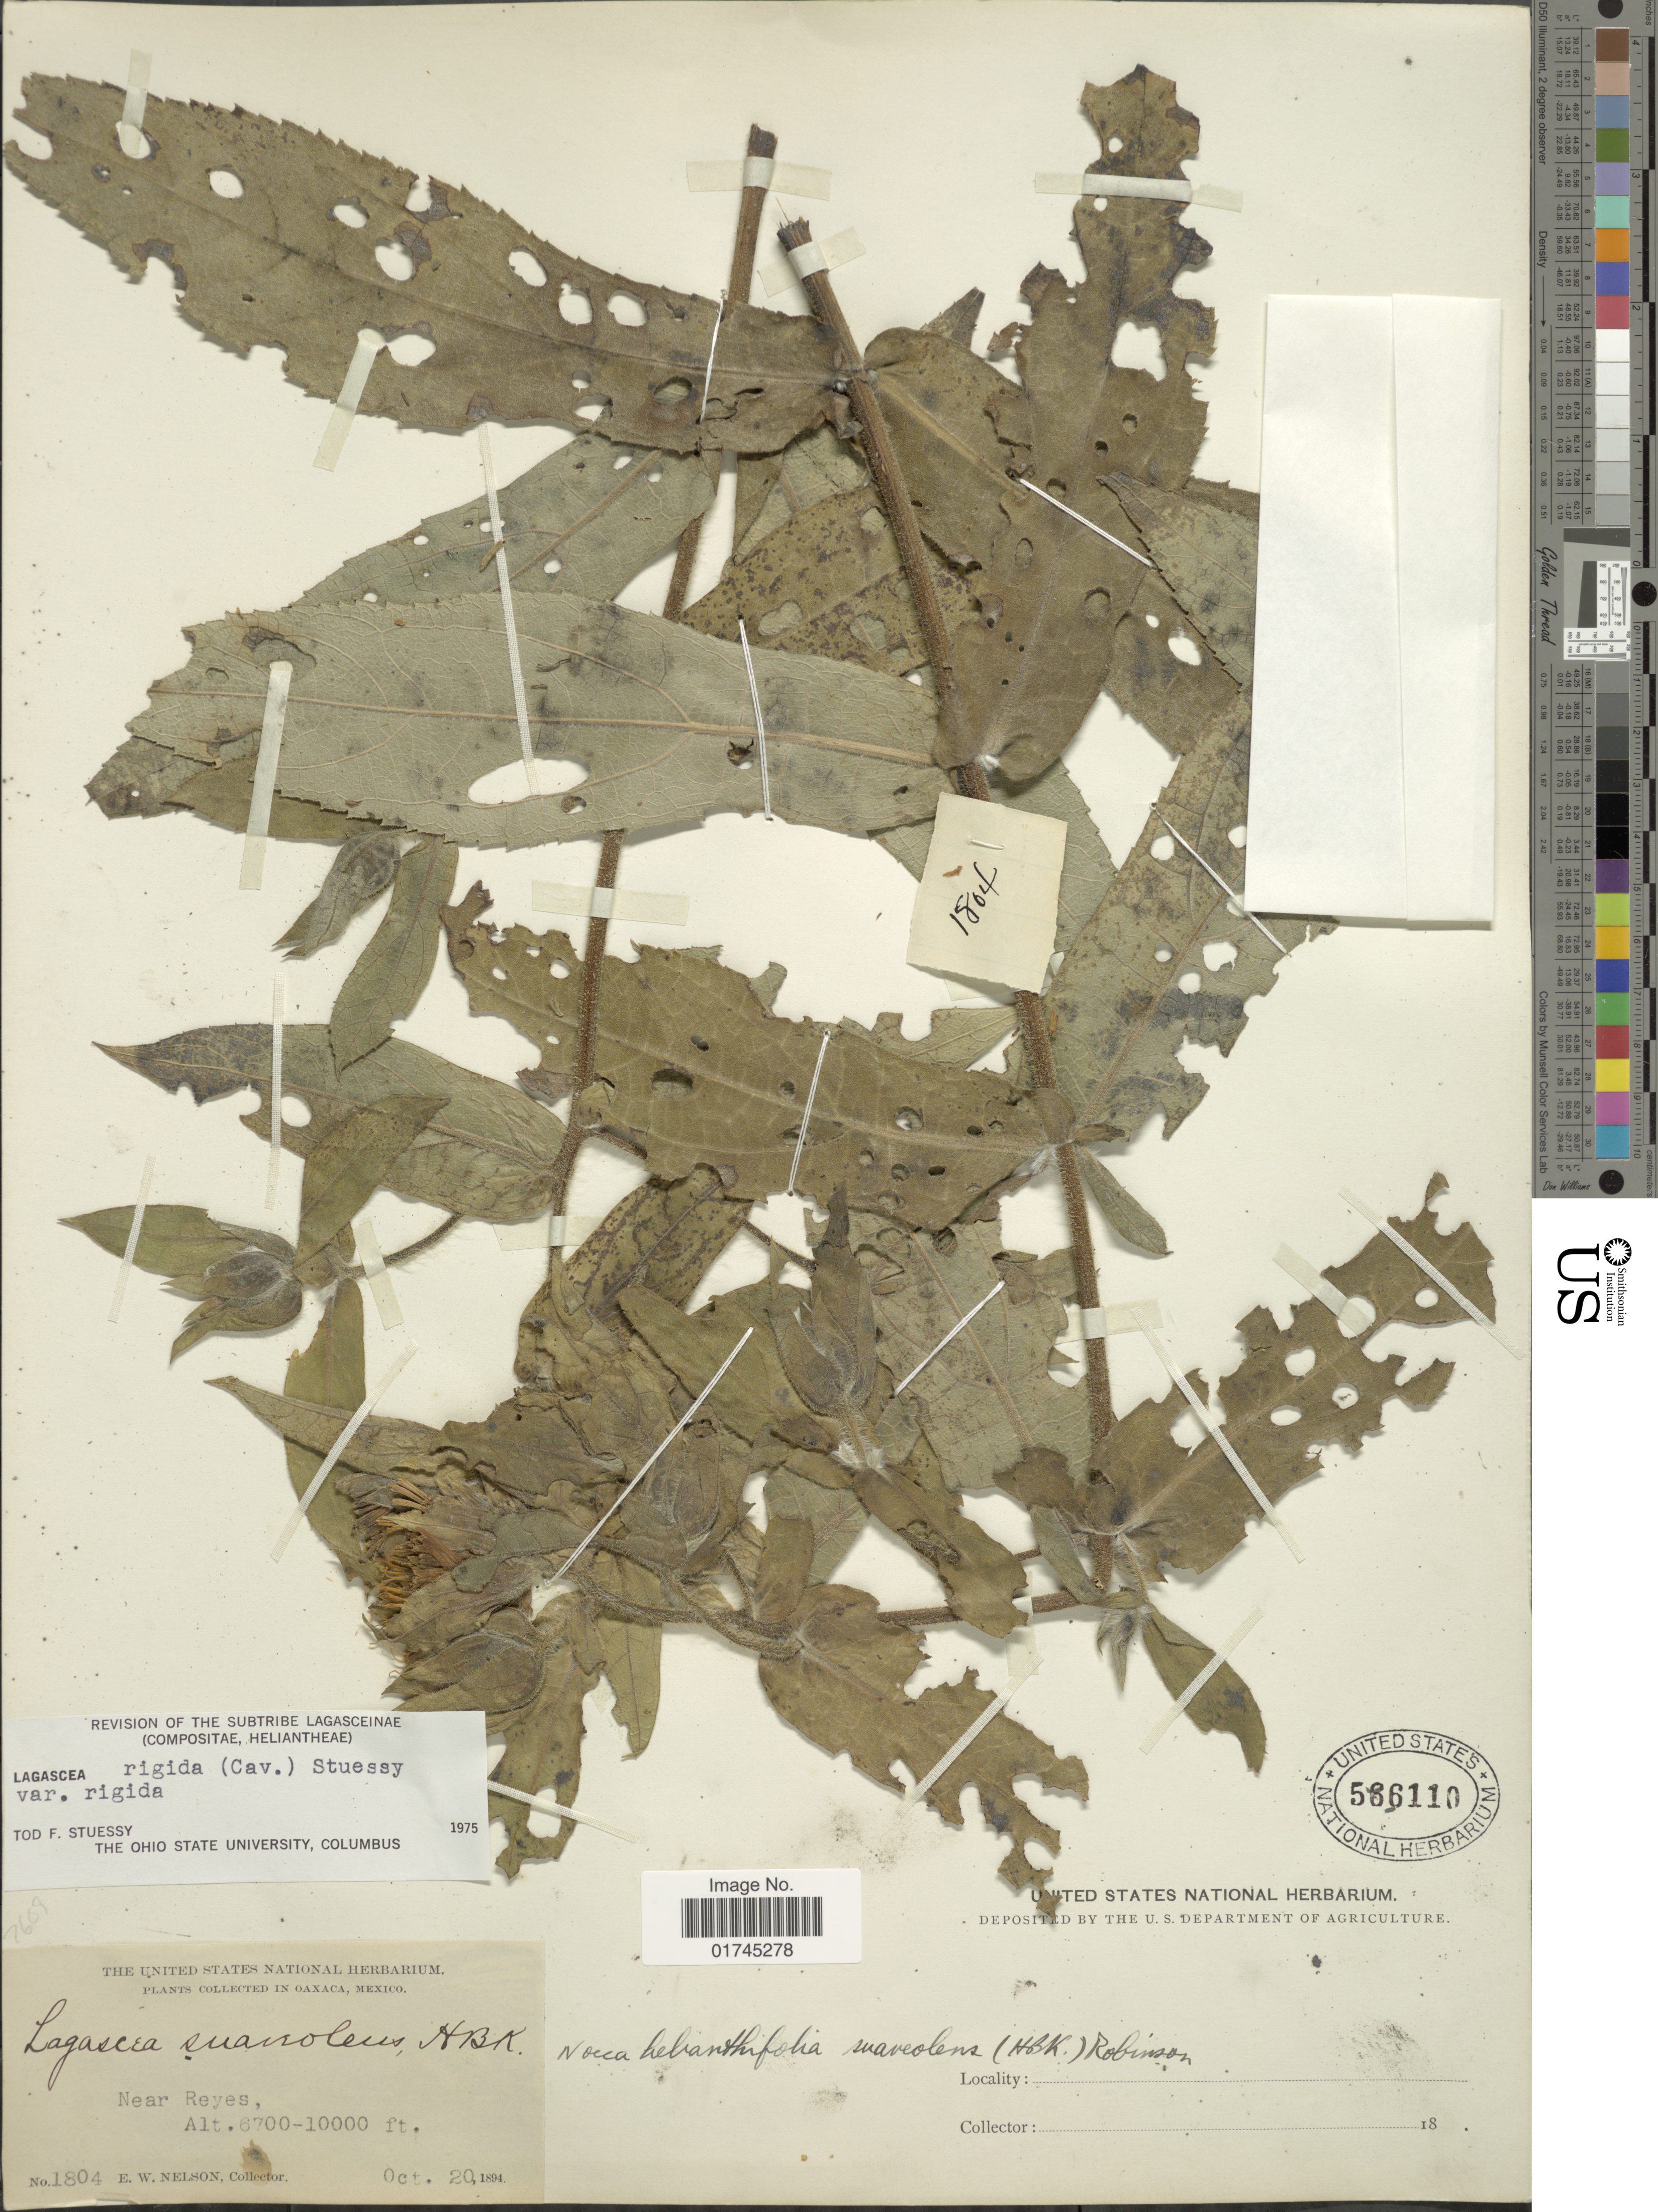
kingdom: Plantae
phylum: Tracheophyta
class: Magnoliopsida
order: Asterales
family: Asteraceae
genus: Lagascea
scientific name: Lagascea helianthifolia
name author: Kunth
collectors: E. W. Nelson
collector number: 1804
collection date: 1894-10-20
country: Mexico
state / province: Oaxaca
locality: Near Reyes.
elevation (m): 2042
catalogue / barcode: US 566110